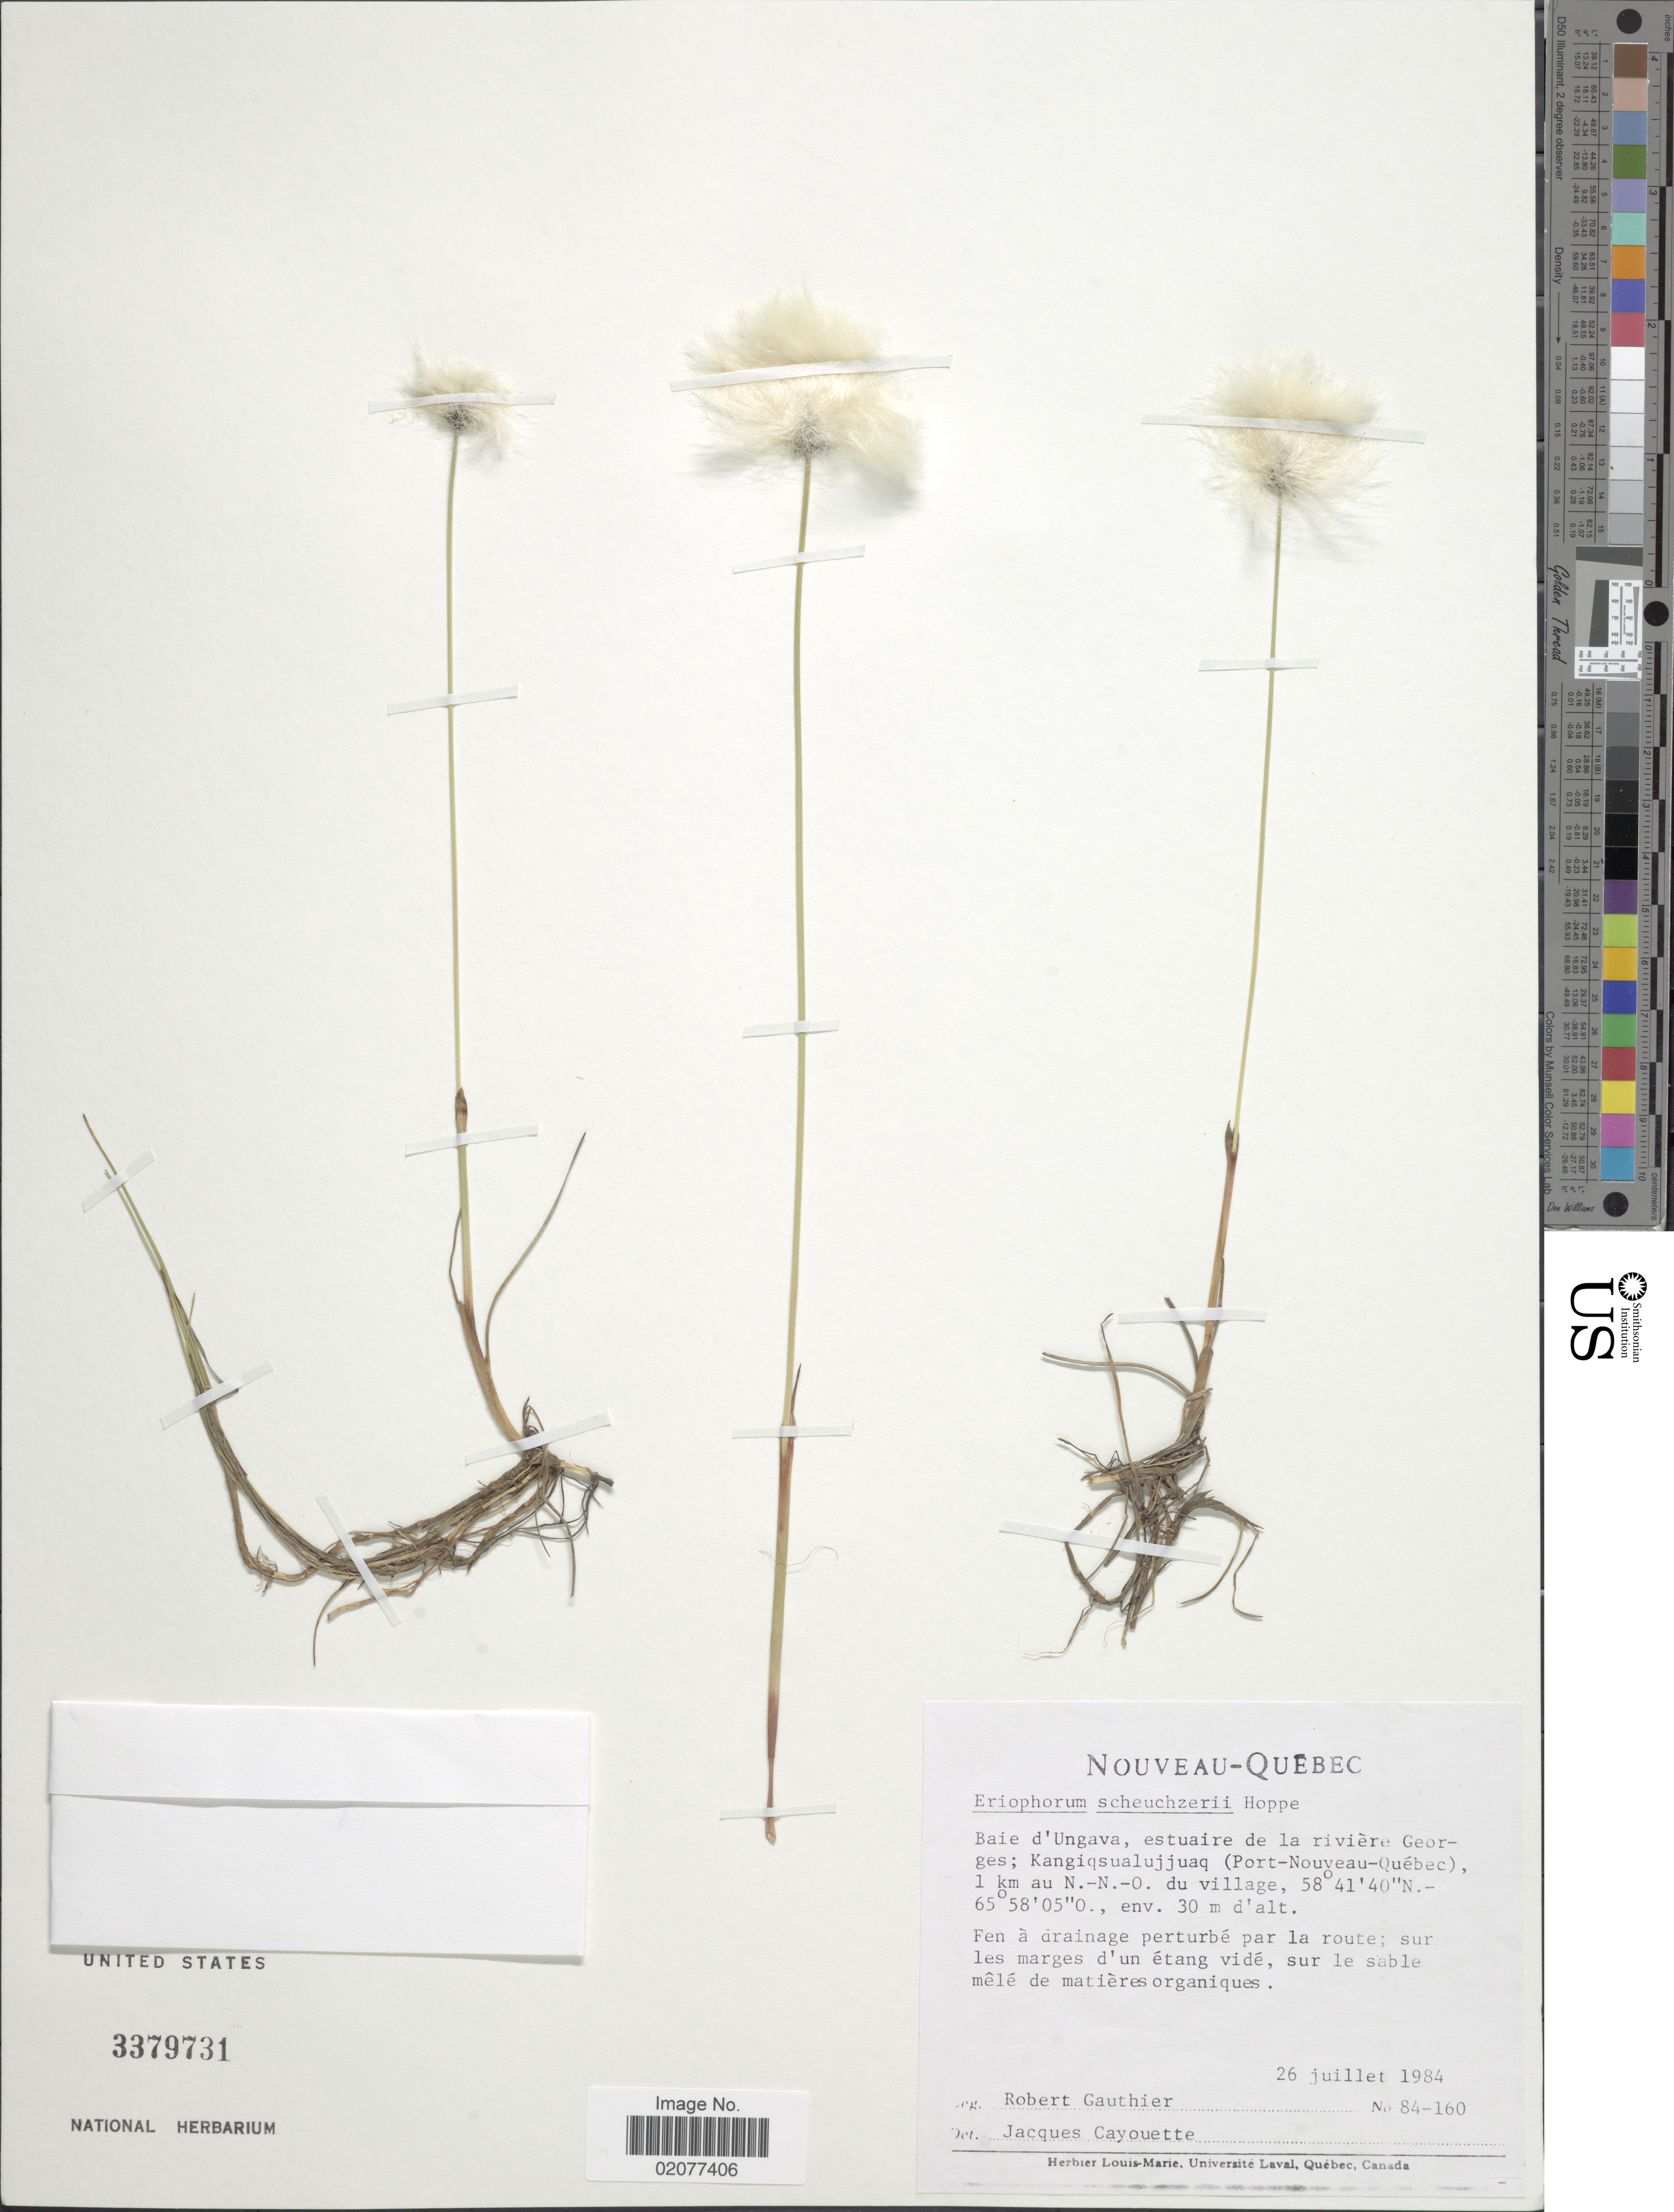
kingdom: Plantae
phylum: Tracheophyta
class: Liliopsida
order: Poales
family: Cyperaceae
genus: Eriophorum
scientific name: Eriophorum scheuchzeri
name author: Hoppe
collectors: R. Gauthier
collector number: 84-160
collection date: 1984-07-26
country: Canada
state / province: Quebec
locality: Nouveau-Quebec. Baie d' Ungava, estuaire de la riviere Georges; Kangiqsualujjuaq (Port -Nouveau-Quebec) 1 km au N.-N.-O. du village.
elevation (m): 30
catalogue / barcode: US 3379731